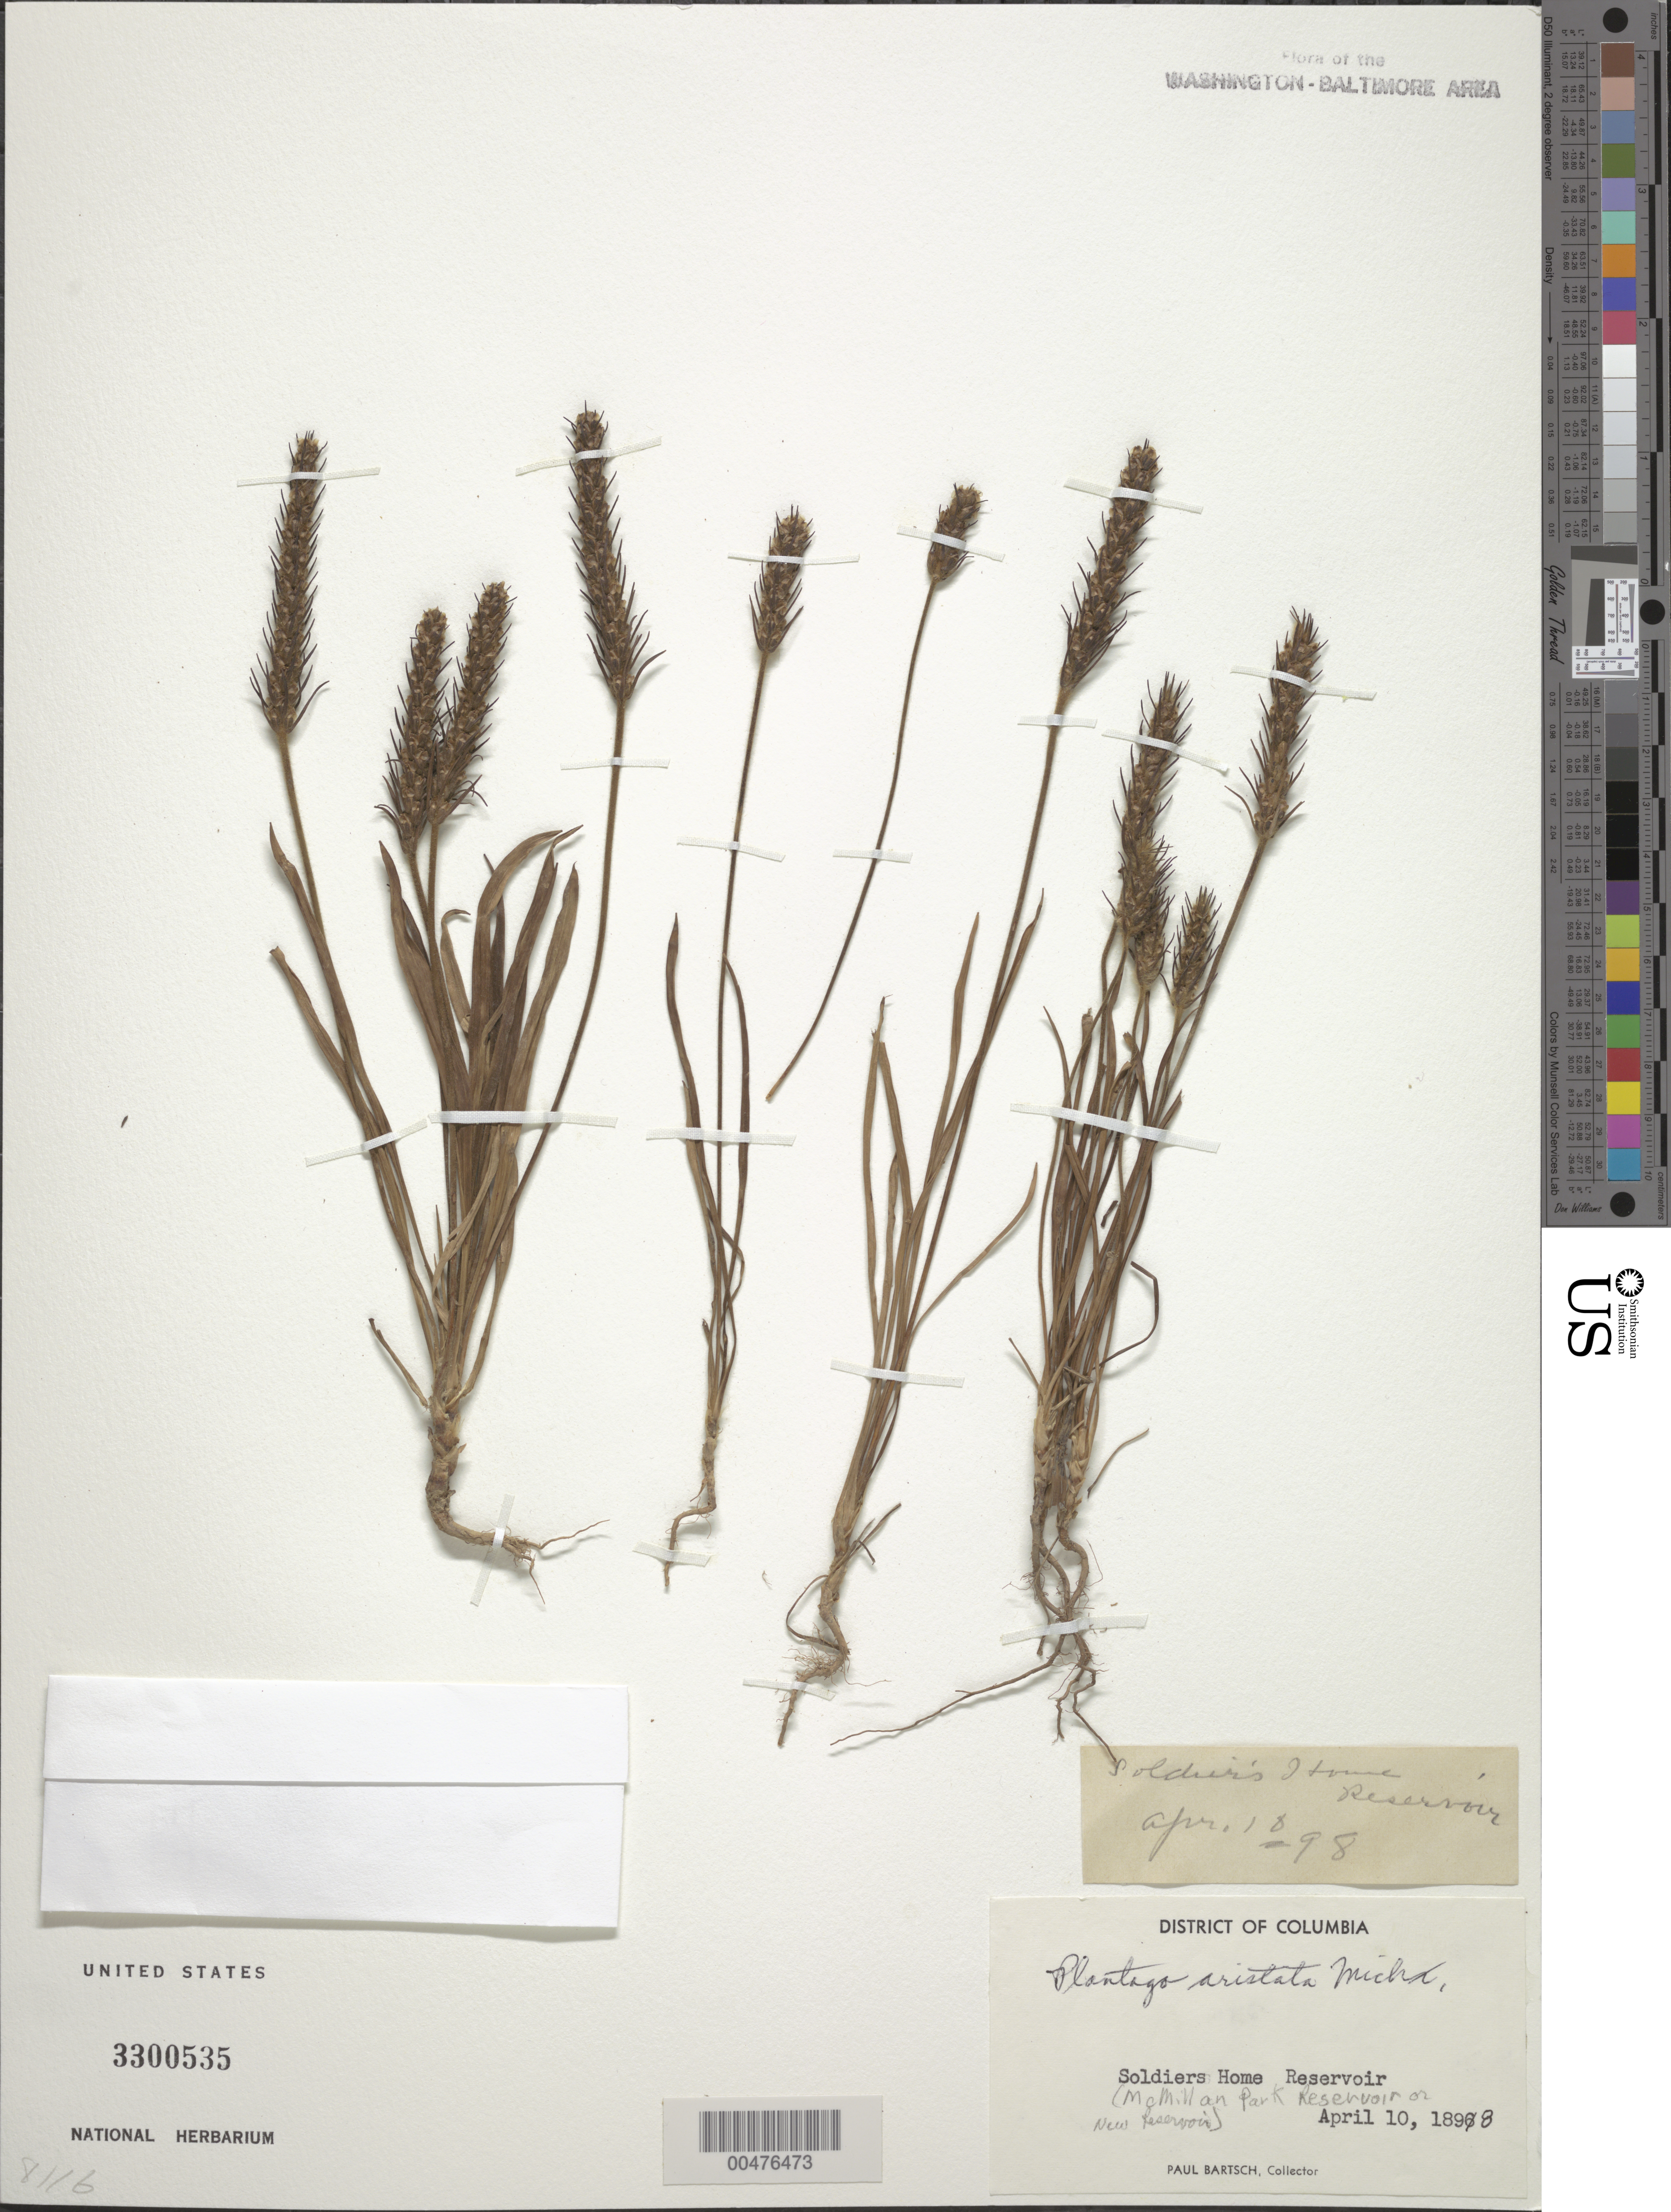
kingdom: Plantae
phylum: Tracheophyta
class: Magnoliopsida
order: Lamiales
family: Plantaginaceae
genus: Plantago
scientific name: Plantago aristata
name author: Michx.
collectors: P. Bartsch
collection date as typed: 10 Apr 1898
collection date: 1898-04-10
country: United States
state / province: District of Columbia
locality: Soldiers' Home Reservoir, now known as Mcmillan Park Reservoir or New Reservoir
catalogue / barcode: US 3300535